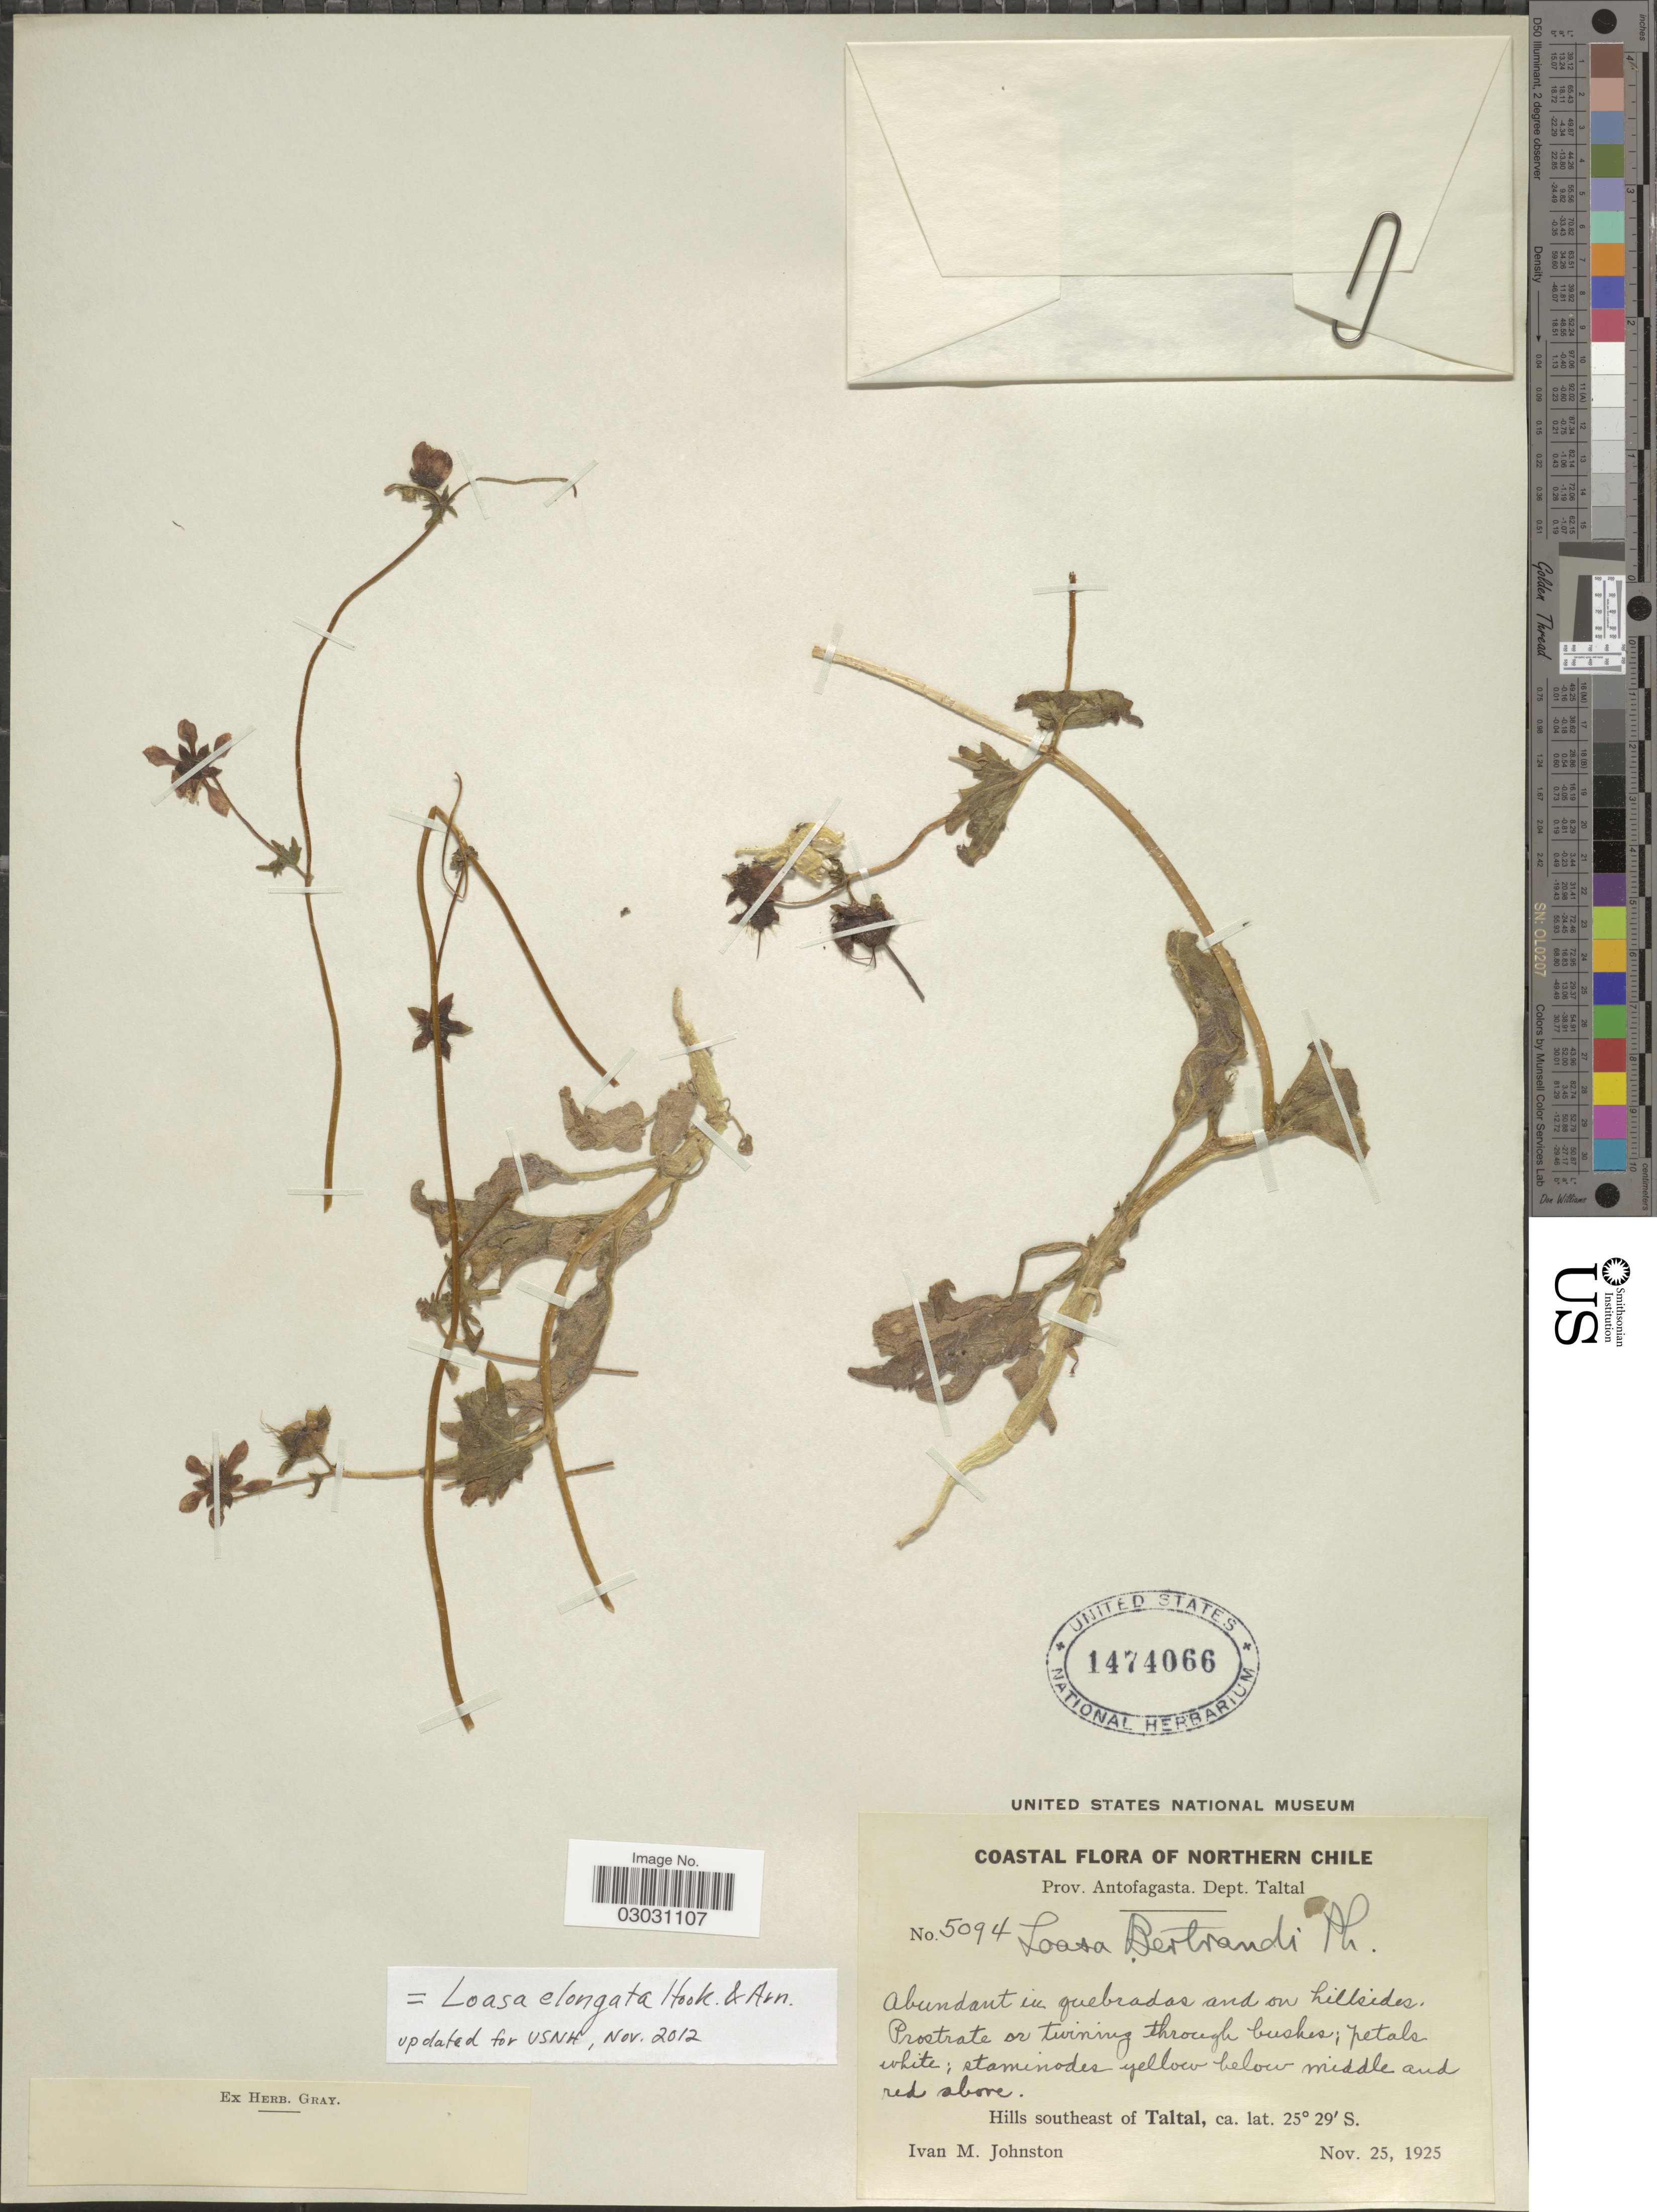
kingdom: Plantae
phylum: Tracheophyta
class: Magnoliopsida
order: Cornales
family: Loasaceae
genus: Loasa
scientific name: Loasa elongata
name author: Hook. & Arn.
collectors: I.M. Johnston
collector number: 5094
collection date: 1925-11-25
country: Chile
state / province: Antofagasta (II)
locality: Dept. Taltal, Hills southeast of Taltal, Northern Chile.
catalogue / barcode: US 1474066